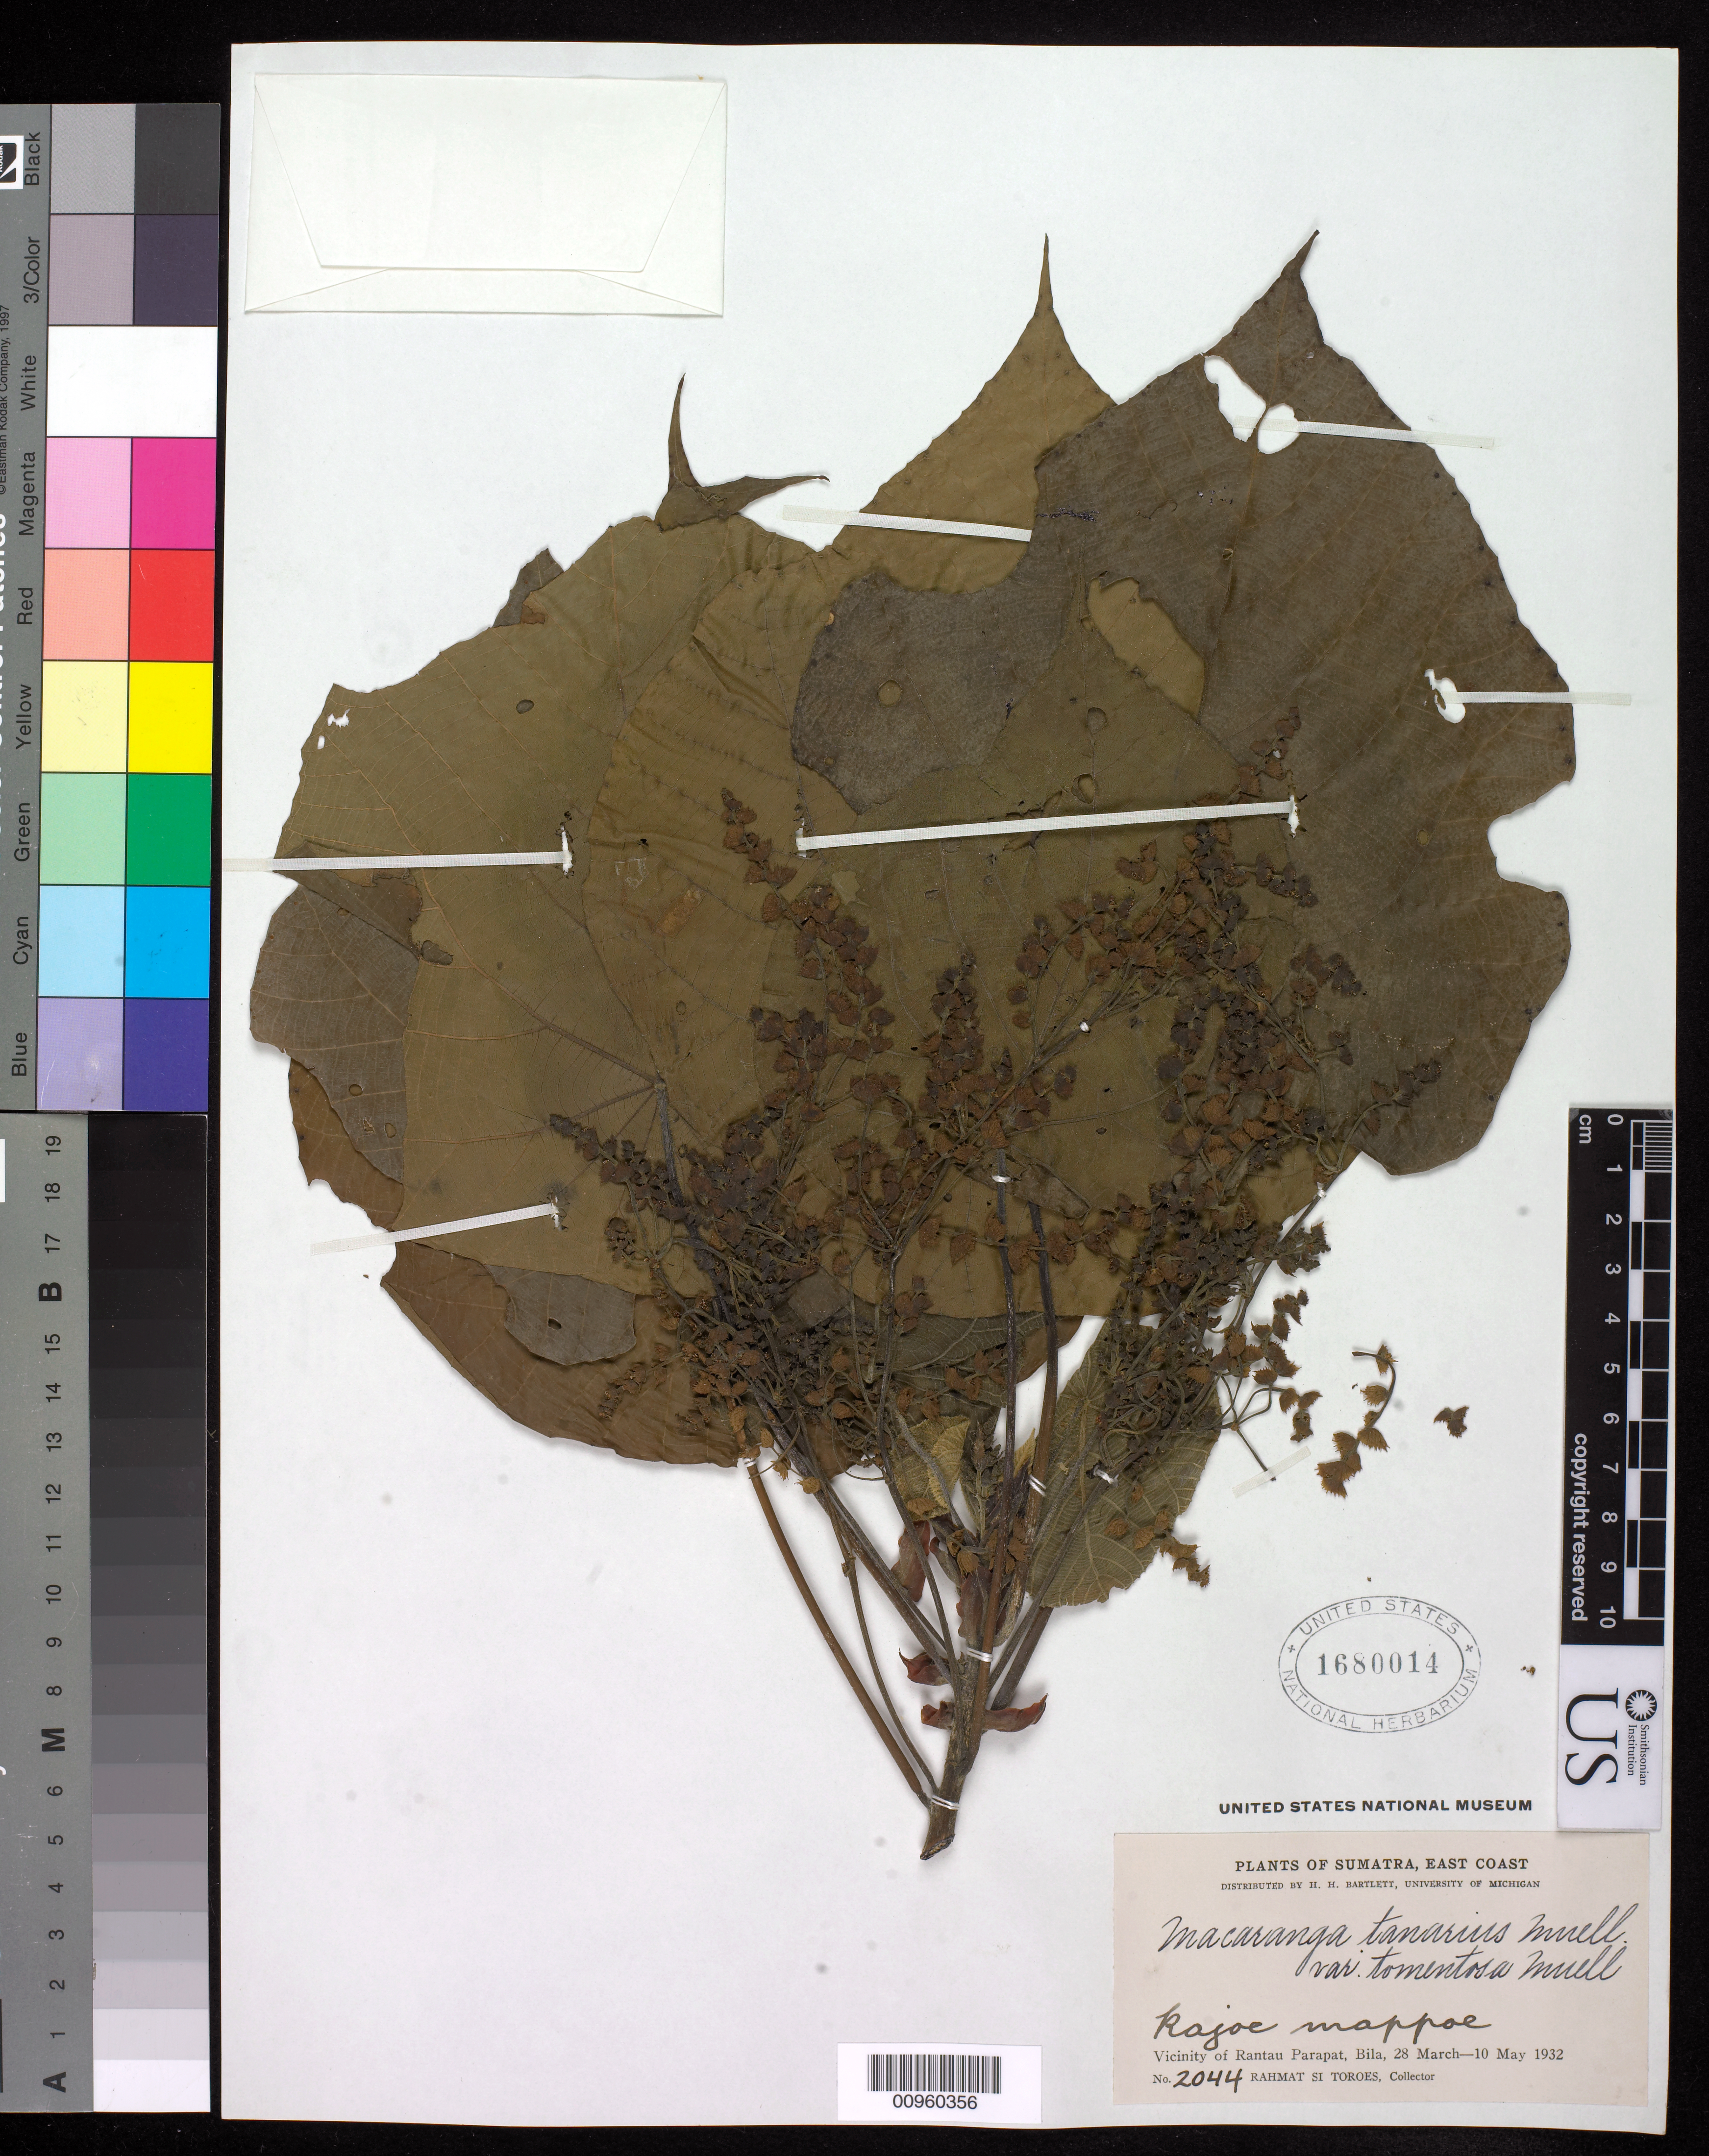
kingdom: Plantae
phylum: Tracheophyta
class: Magnoliopsida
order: Malpighiales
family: Euphorbiaceae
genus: Macaranga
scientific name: Macaranga tanarius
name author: (L.) Müll. Arg.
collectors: Rahmat Si Boeea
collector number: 2044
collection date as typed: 28 Mar 1932 to 10 May 1932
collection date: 1932-03-28/1932-05-10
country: Indonesia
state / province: Sumatra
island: Sumatra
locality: East Coast, Vicinity of Rantau Parapat, Bila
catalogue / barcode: US 1680014